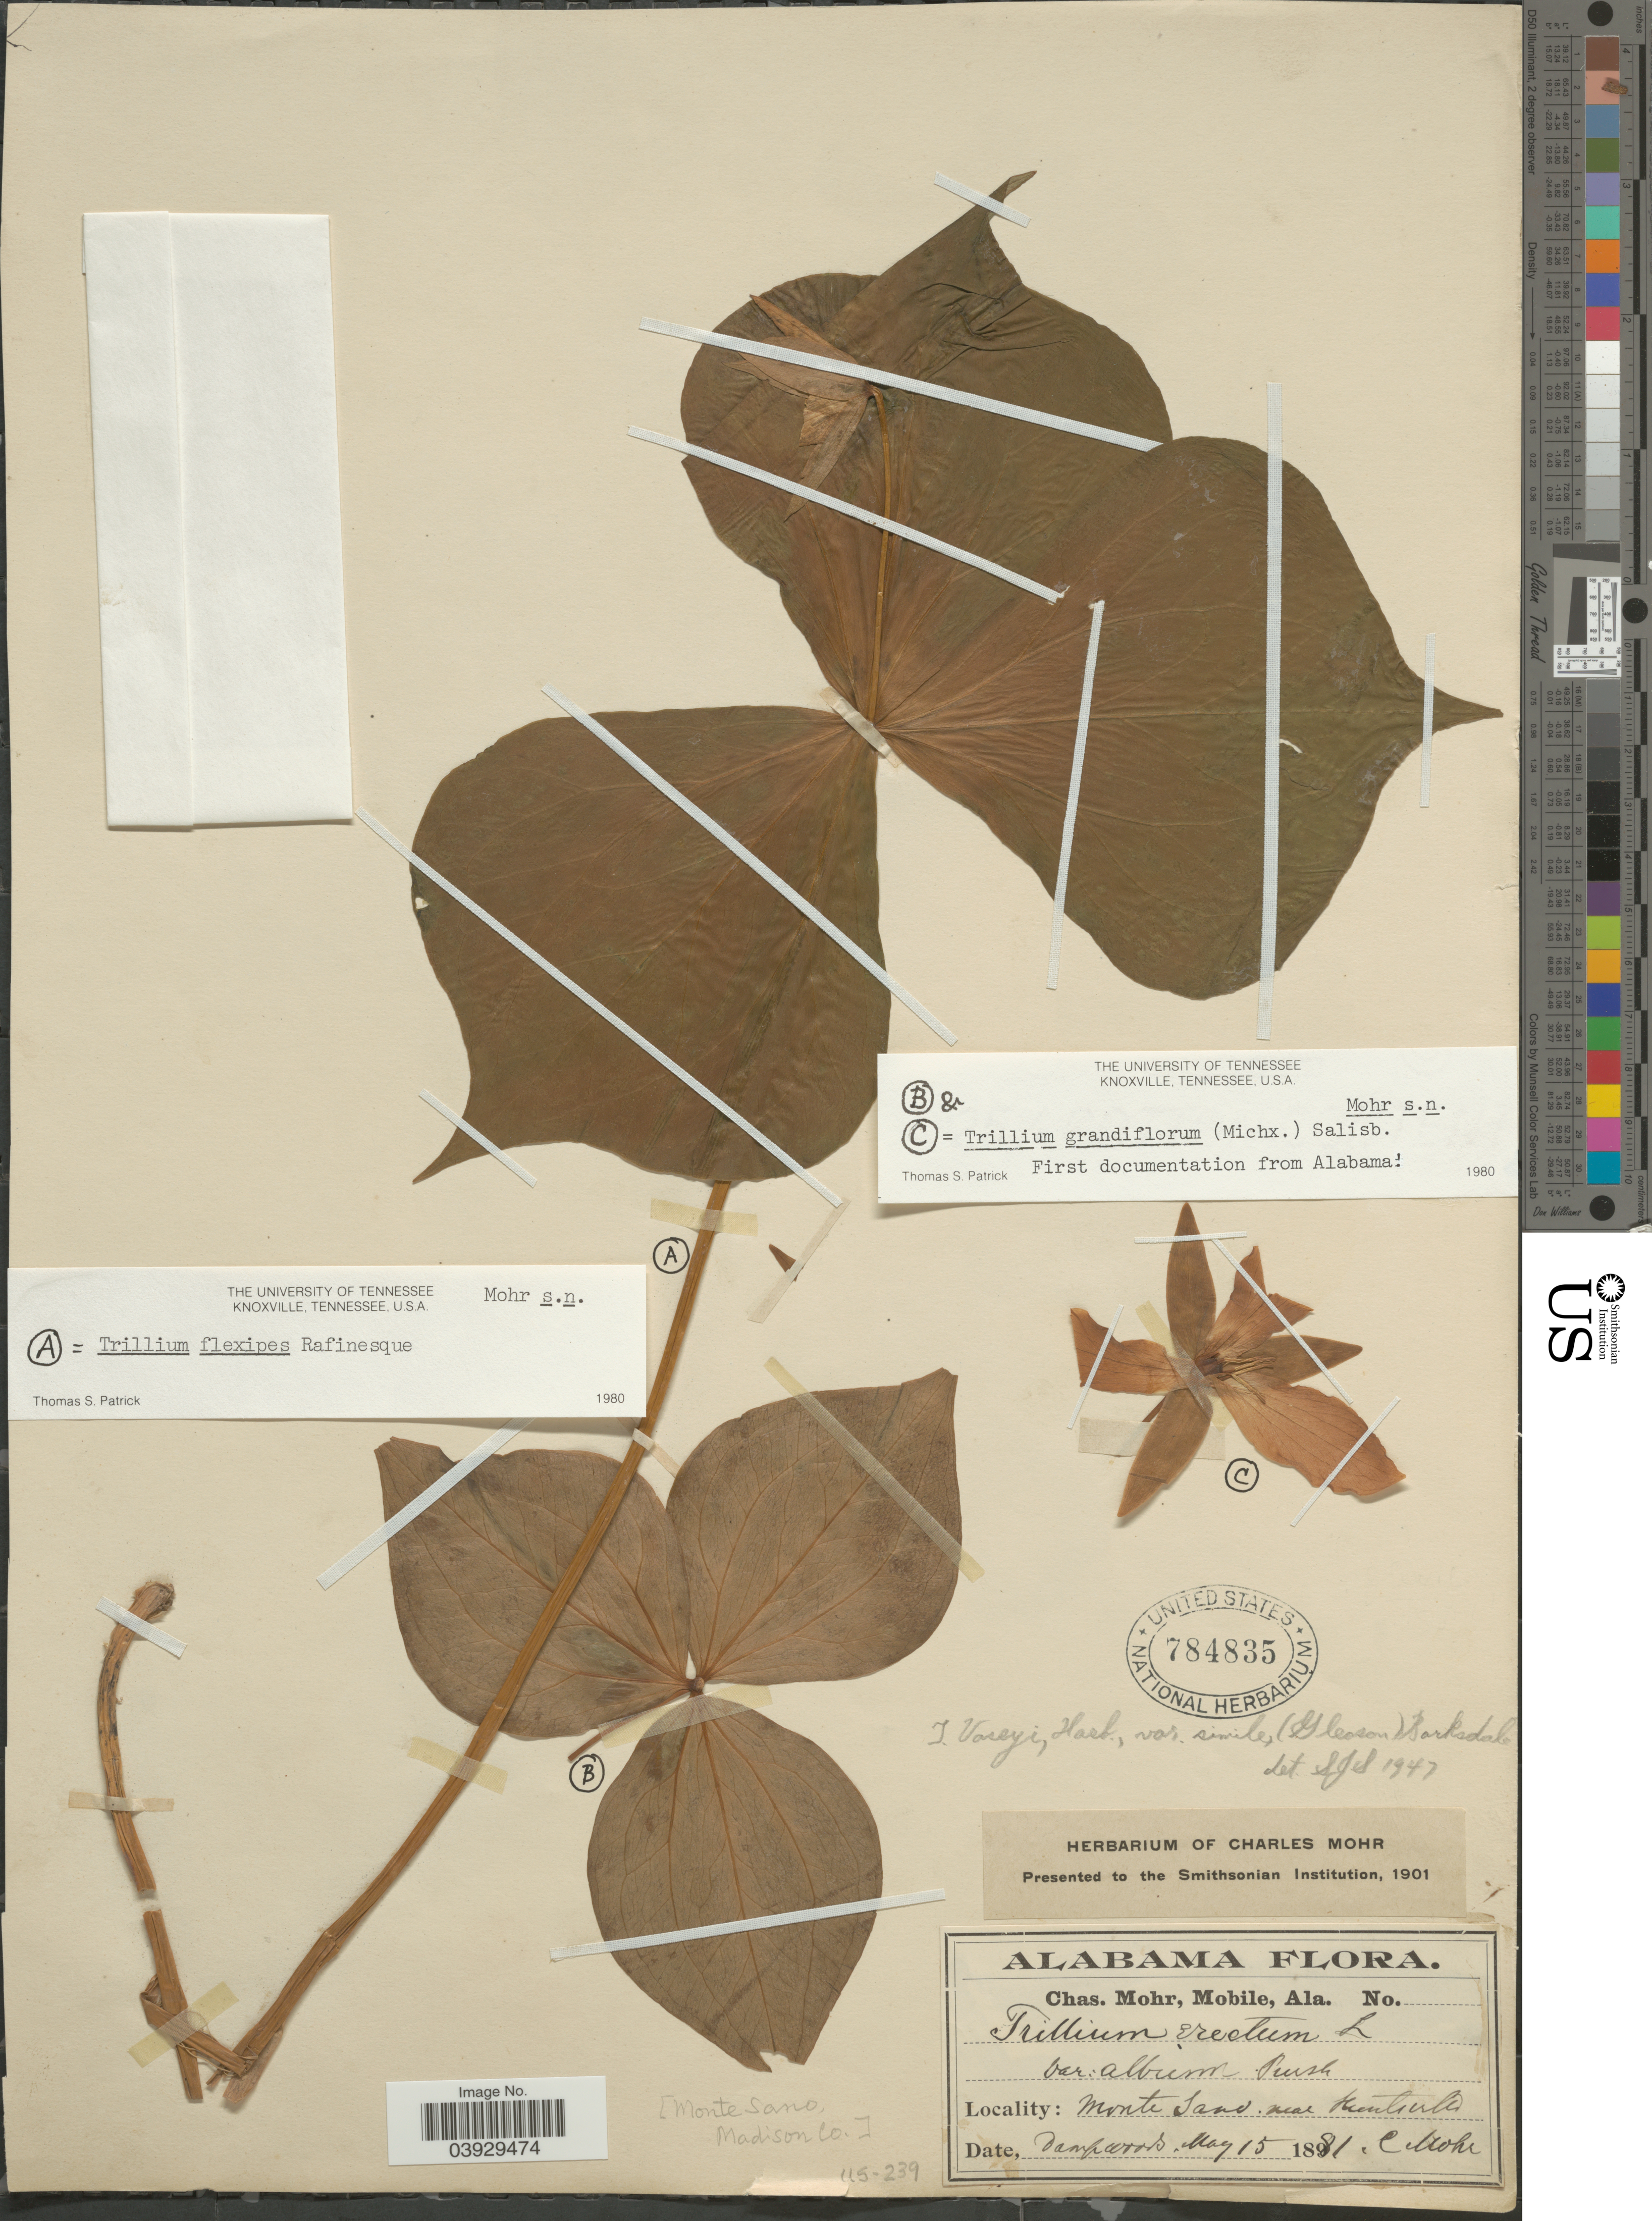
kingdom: Plantae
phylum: Tracheophyta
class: Liliopsida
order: Liliales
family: Melanthiaceae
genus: Trillium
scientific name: Trillium flexipes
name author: Raf.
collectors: Mohr, C. T. (herbarium)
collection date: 1881-05-15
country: United States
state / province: Alabama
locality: Monte Sano, near Huntsville. Madison Co.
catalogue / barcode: US 784835